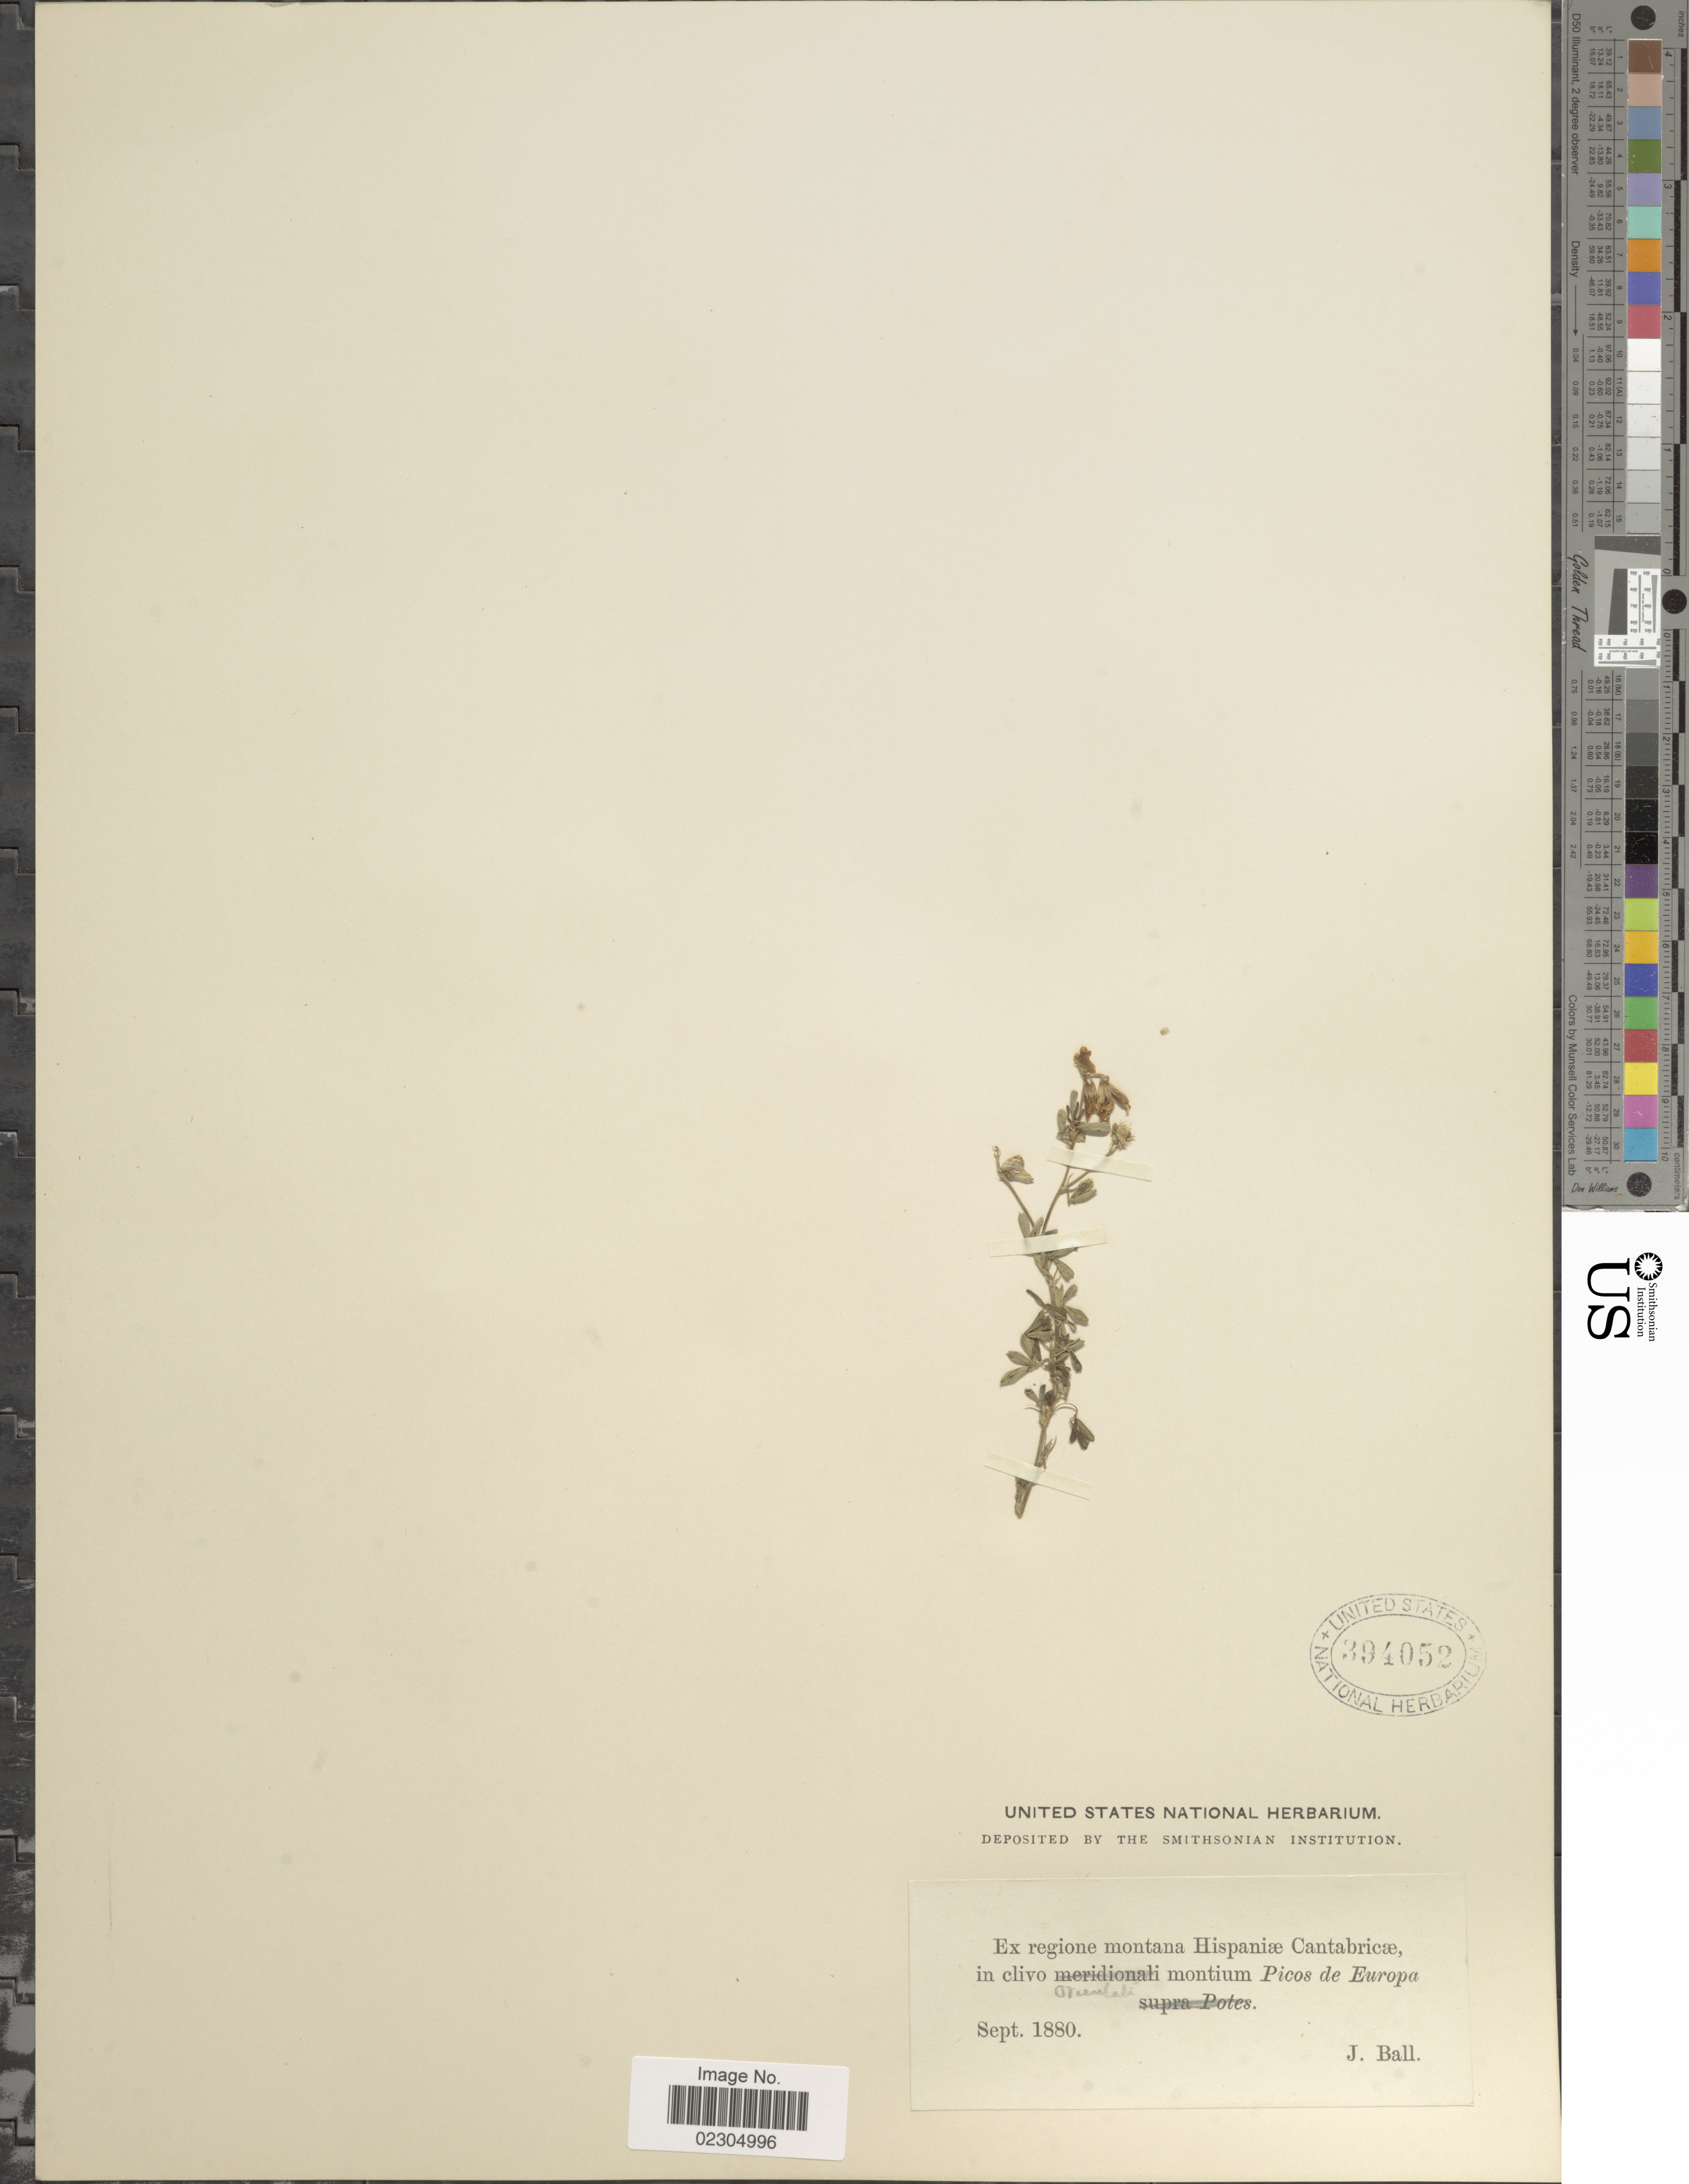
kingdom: Plantae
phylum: Tracheophyta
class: Magnoliopsida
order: Fabales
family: Fabaceae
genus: Trifolium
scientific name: Trifolium sp.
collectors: J. Ball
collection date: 1880-09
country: Spain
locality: Ex regione montana Hispaniae Cantabricae, in clivo orientalis montium Picos de Europa.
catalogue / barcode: US 394052